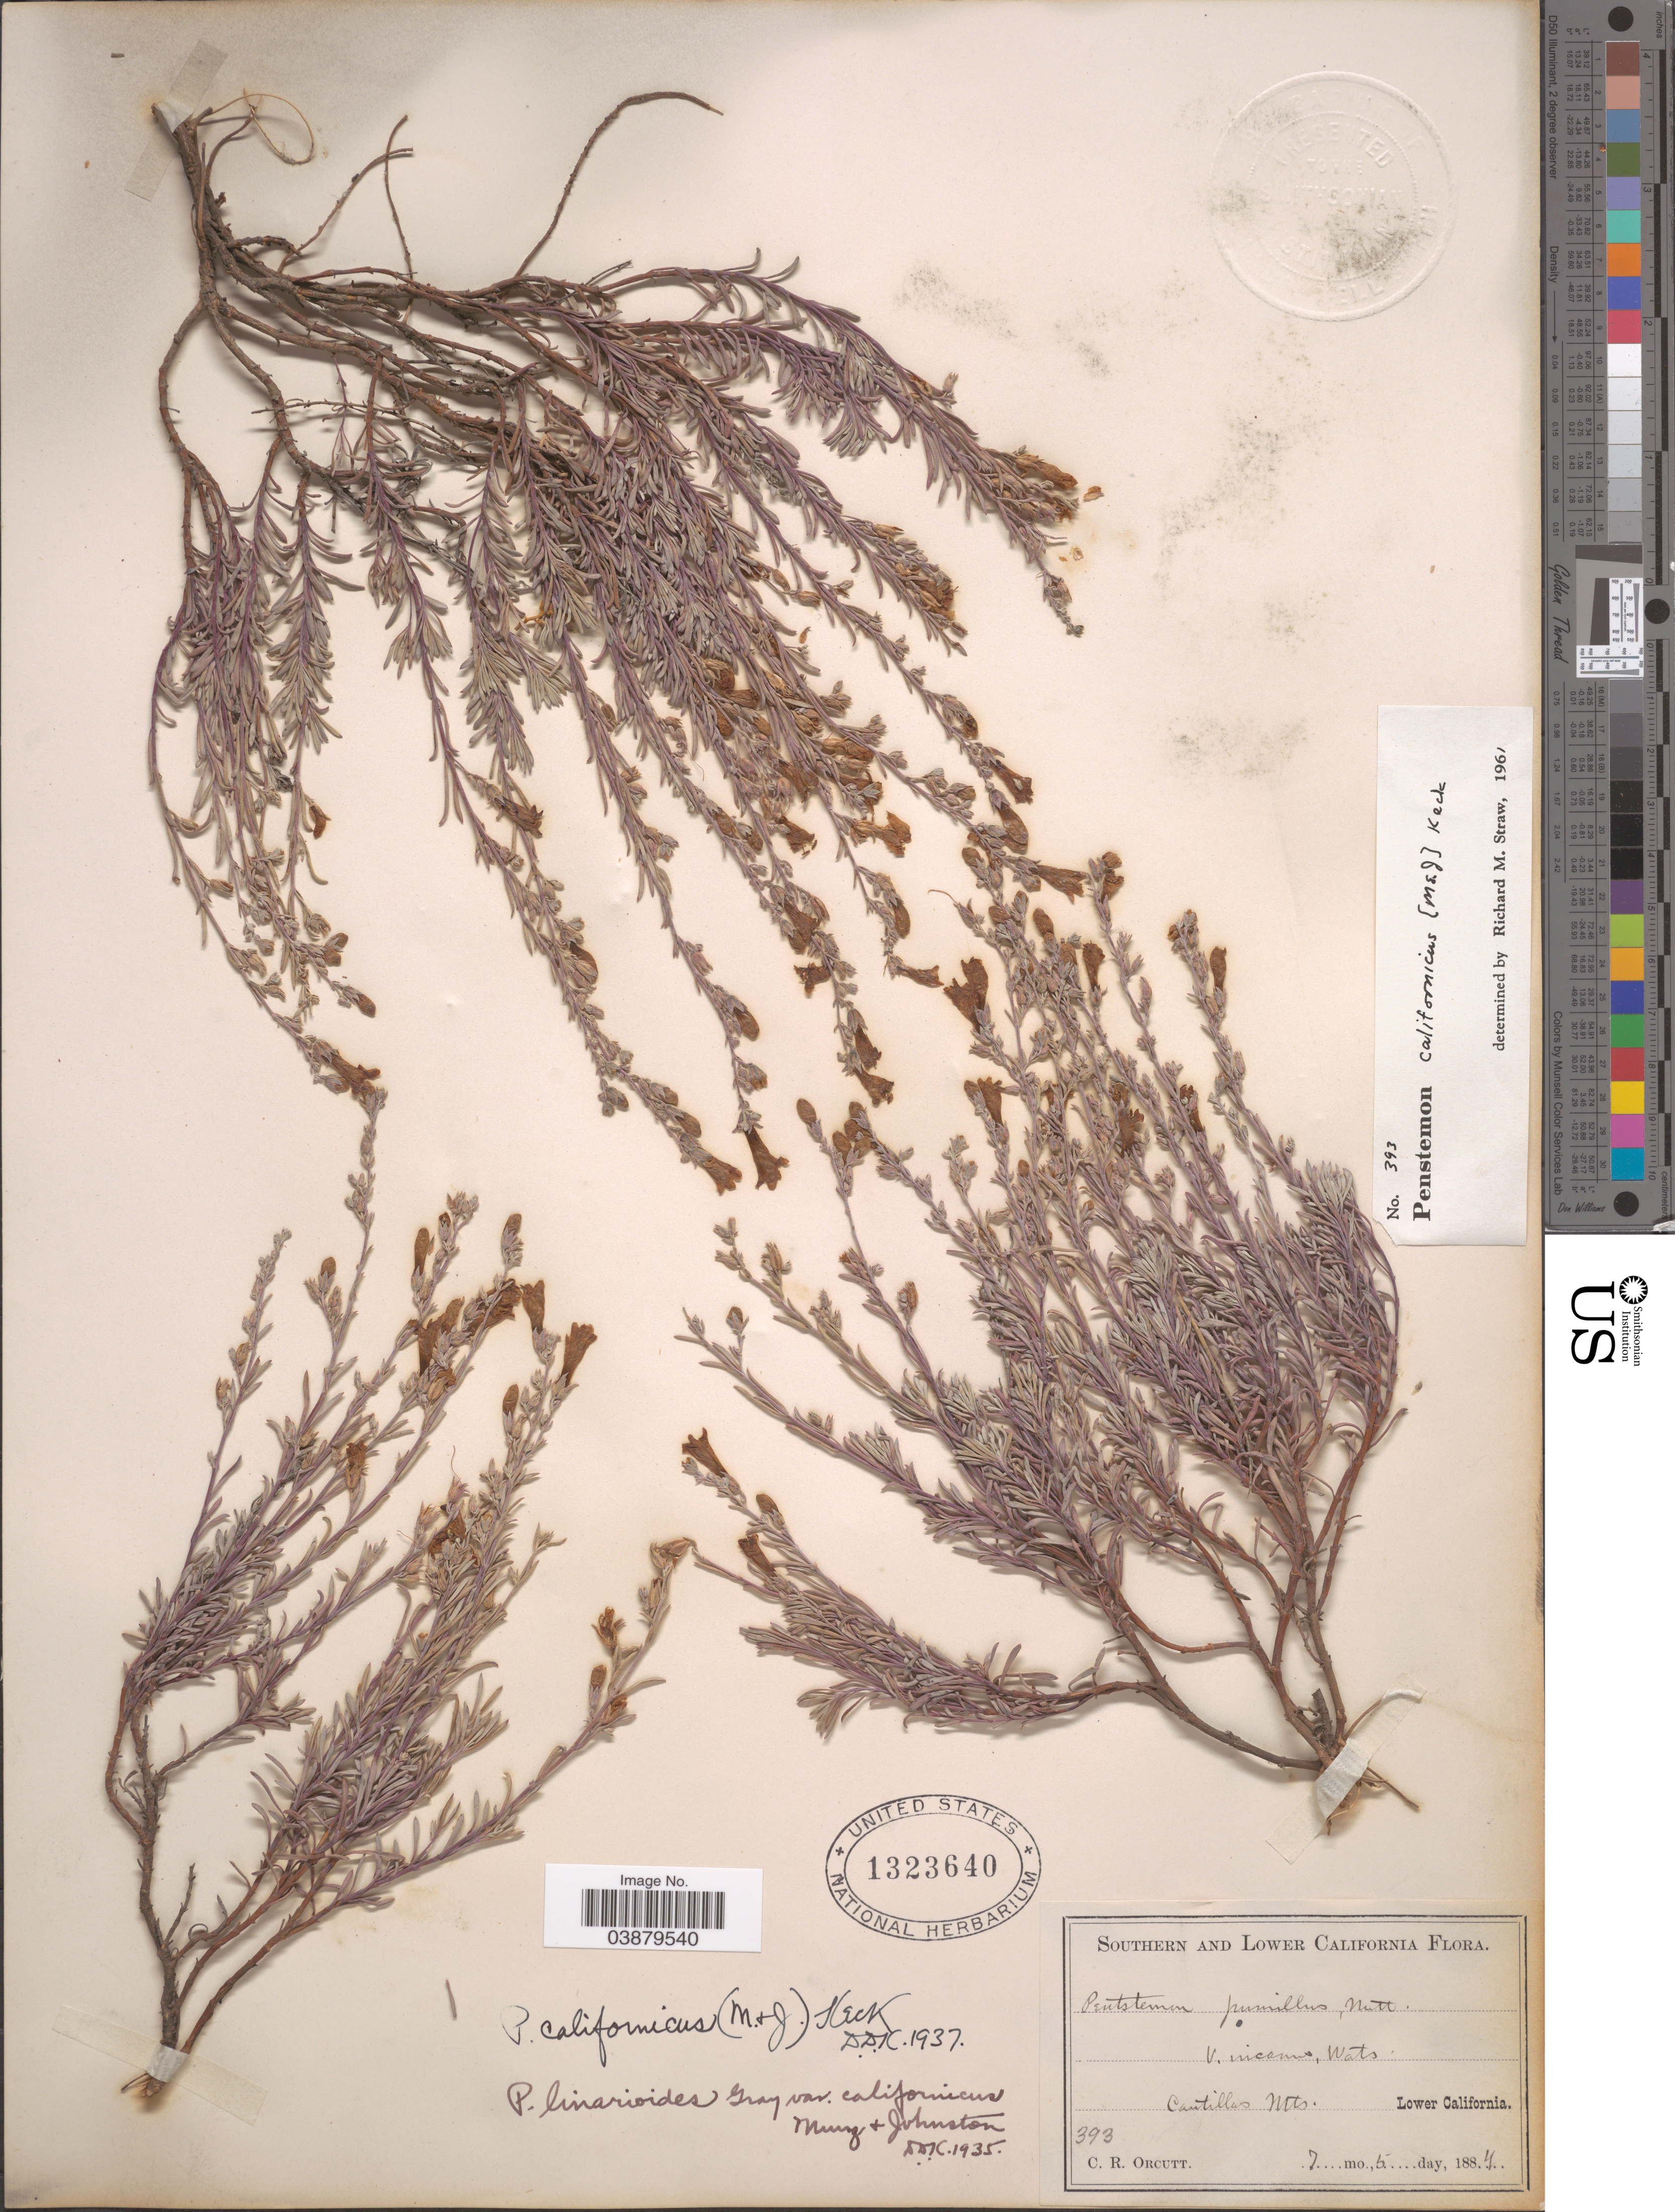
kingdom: Plantae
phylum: Tracheophyta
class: Magnoliopsida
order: Lamiales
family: Plantaginaceae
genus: Penstemon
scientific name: Penstemon californicus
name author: (Munz & I.M. Johnst.) D.D. Keck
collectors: C. R. Orcutt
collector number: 393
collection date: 1884-07-05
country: Mexico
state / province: Baja California Norte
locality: Cantillas Mts., Lower California.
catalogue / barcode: US 1323640